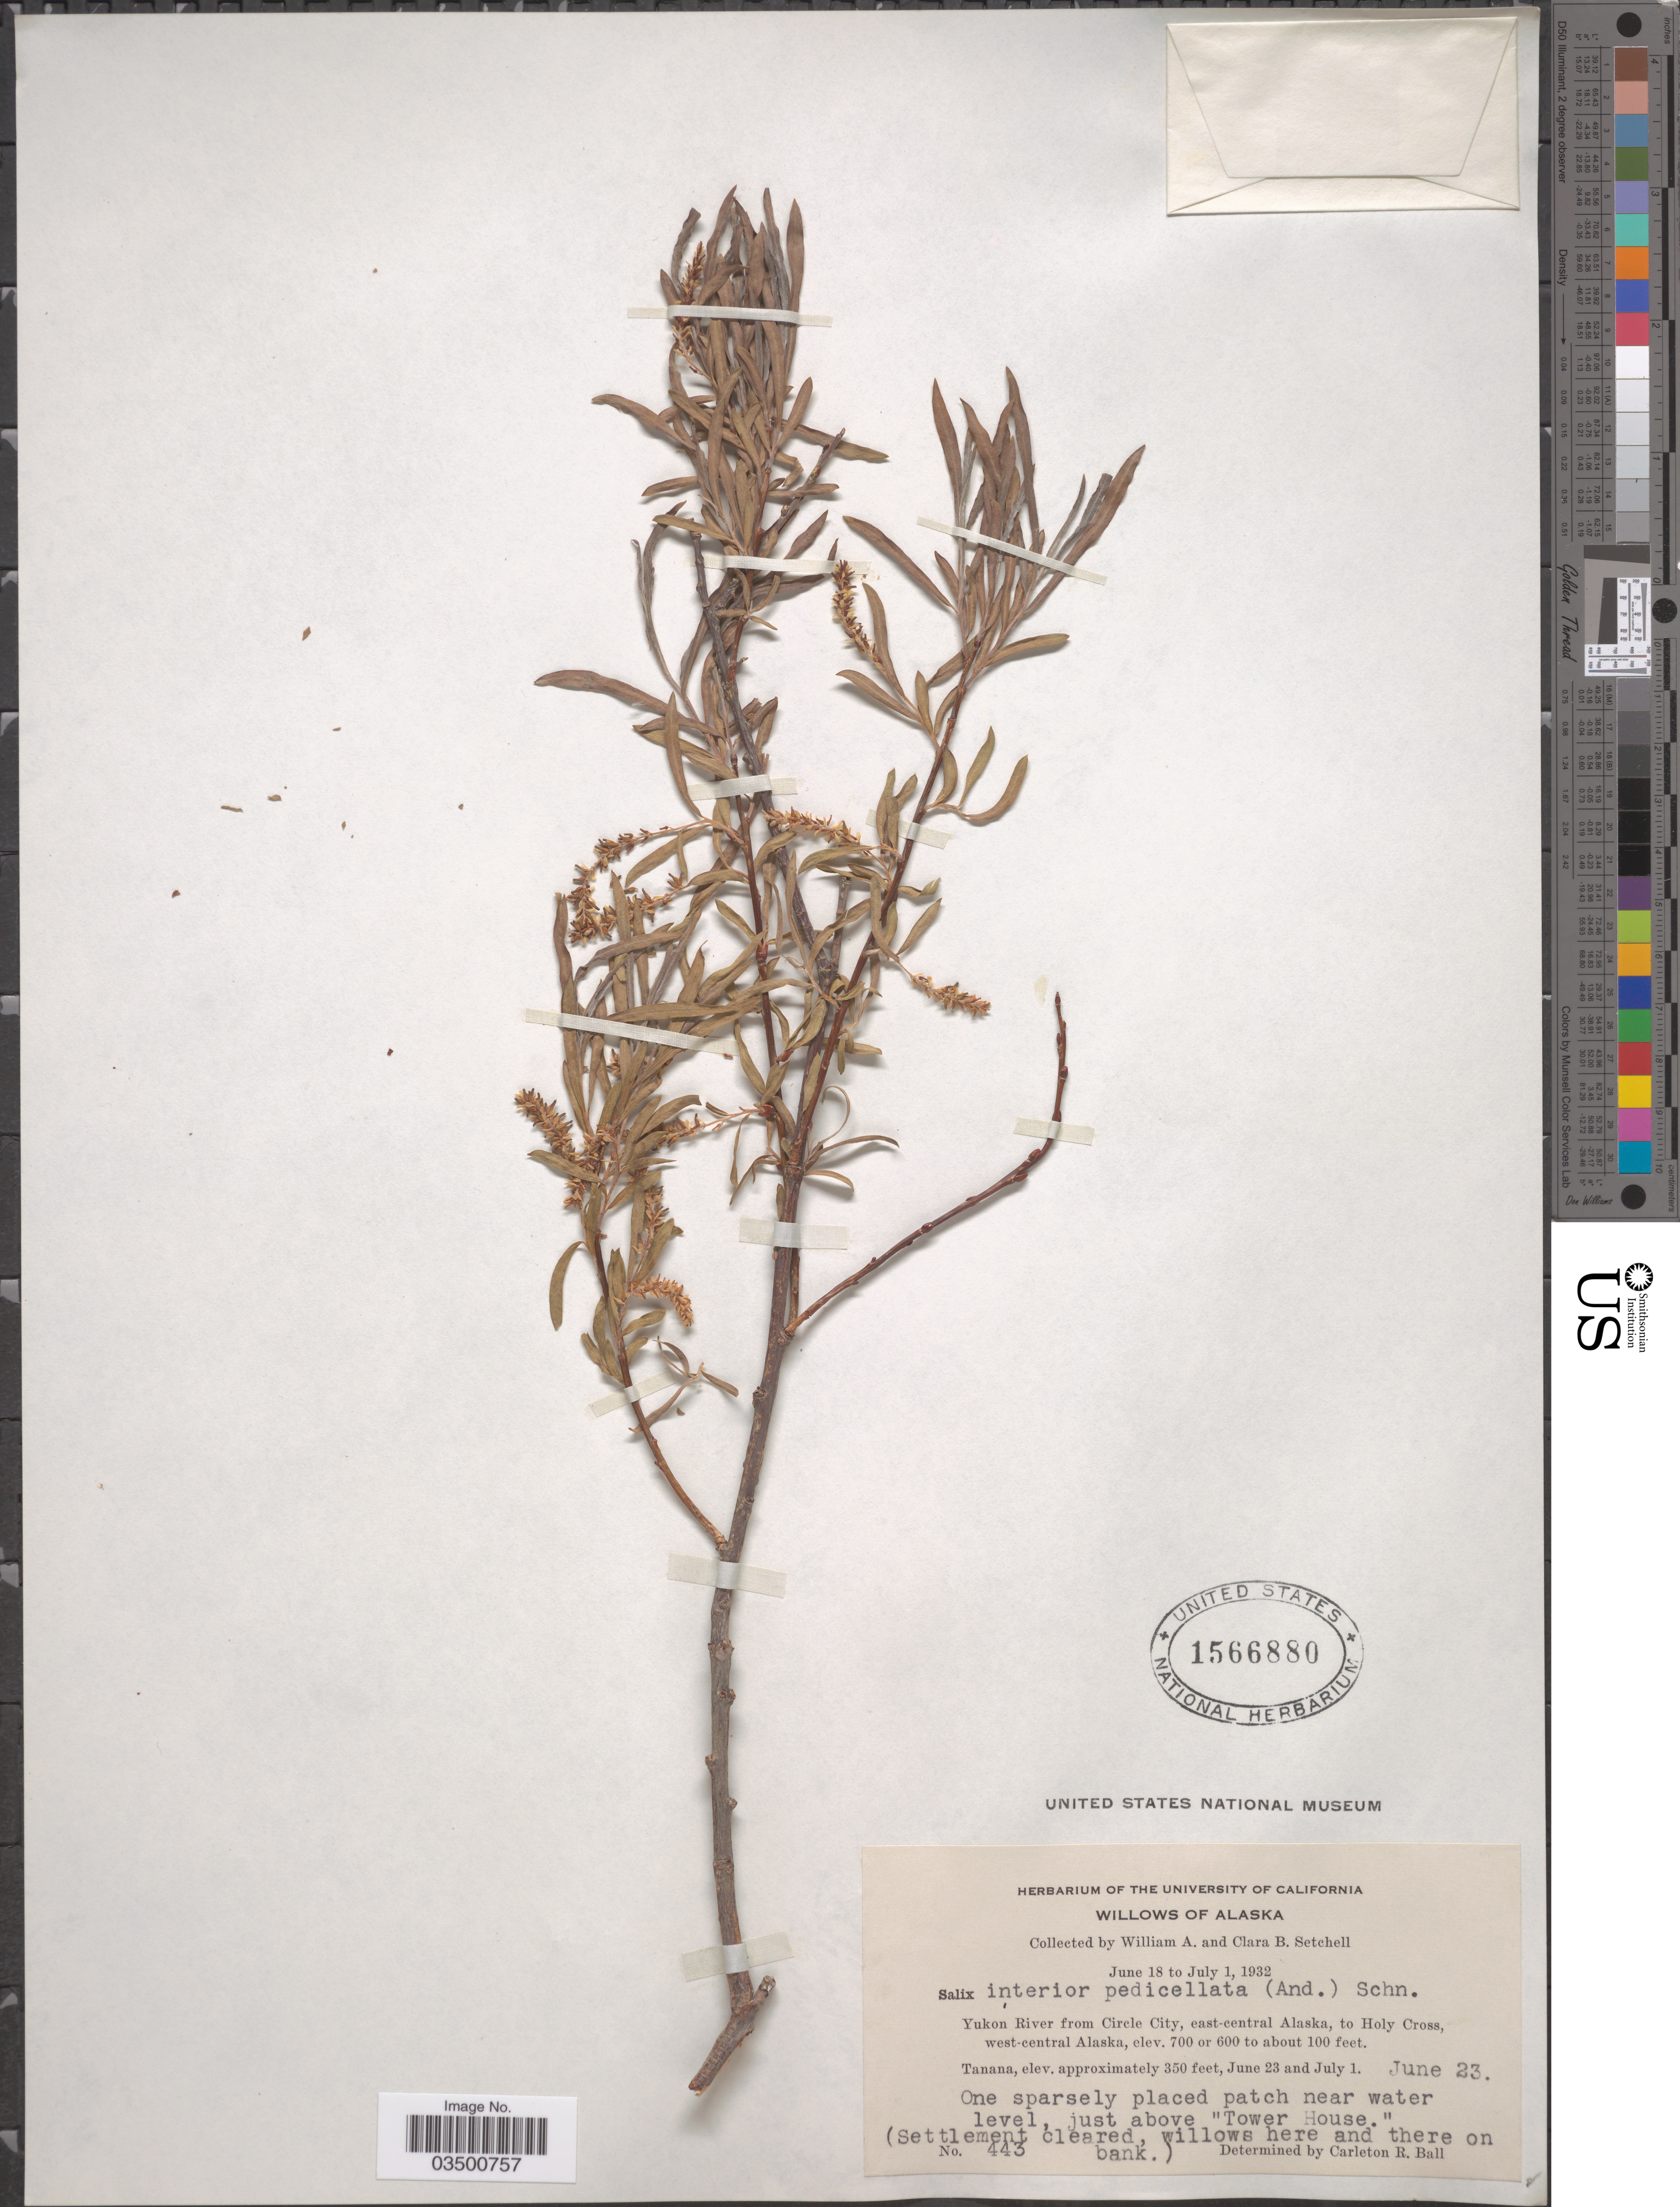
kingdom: Plantae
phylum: Tracheophyta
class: Magnoliopsida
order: Malpighiales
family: Salicaceae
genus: Salix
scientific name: Salix interior var. pedicellata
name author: (Andersson) C.R. Ball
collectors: W. Setchell & C. B. Setchell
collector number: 443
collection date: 1932-06-23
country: United States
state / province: Alaska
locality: Yukon River from Circle City, east-central Alaska, to Holy Cross, west-central Alaska. Tanana. One sparsely placed patch near water level, just above "Tower House".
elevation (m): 30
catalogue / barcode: US 1566880